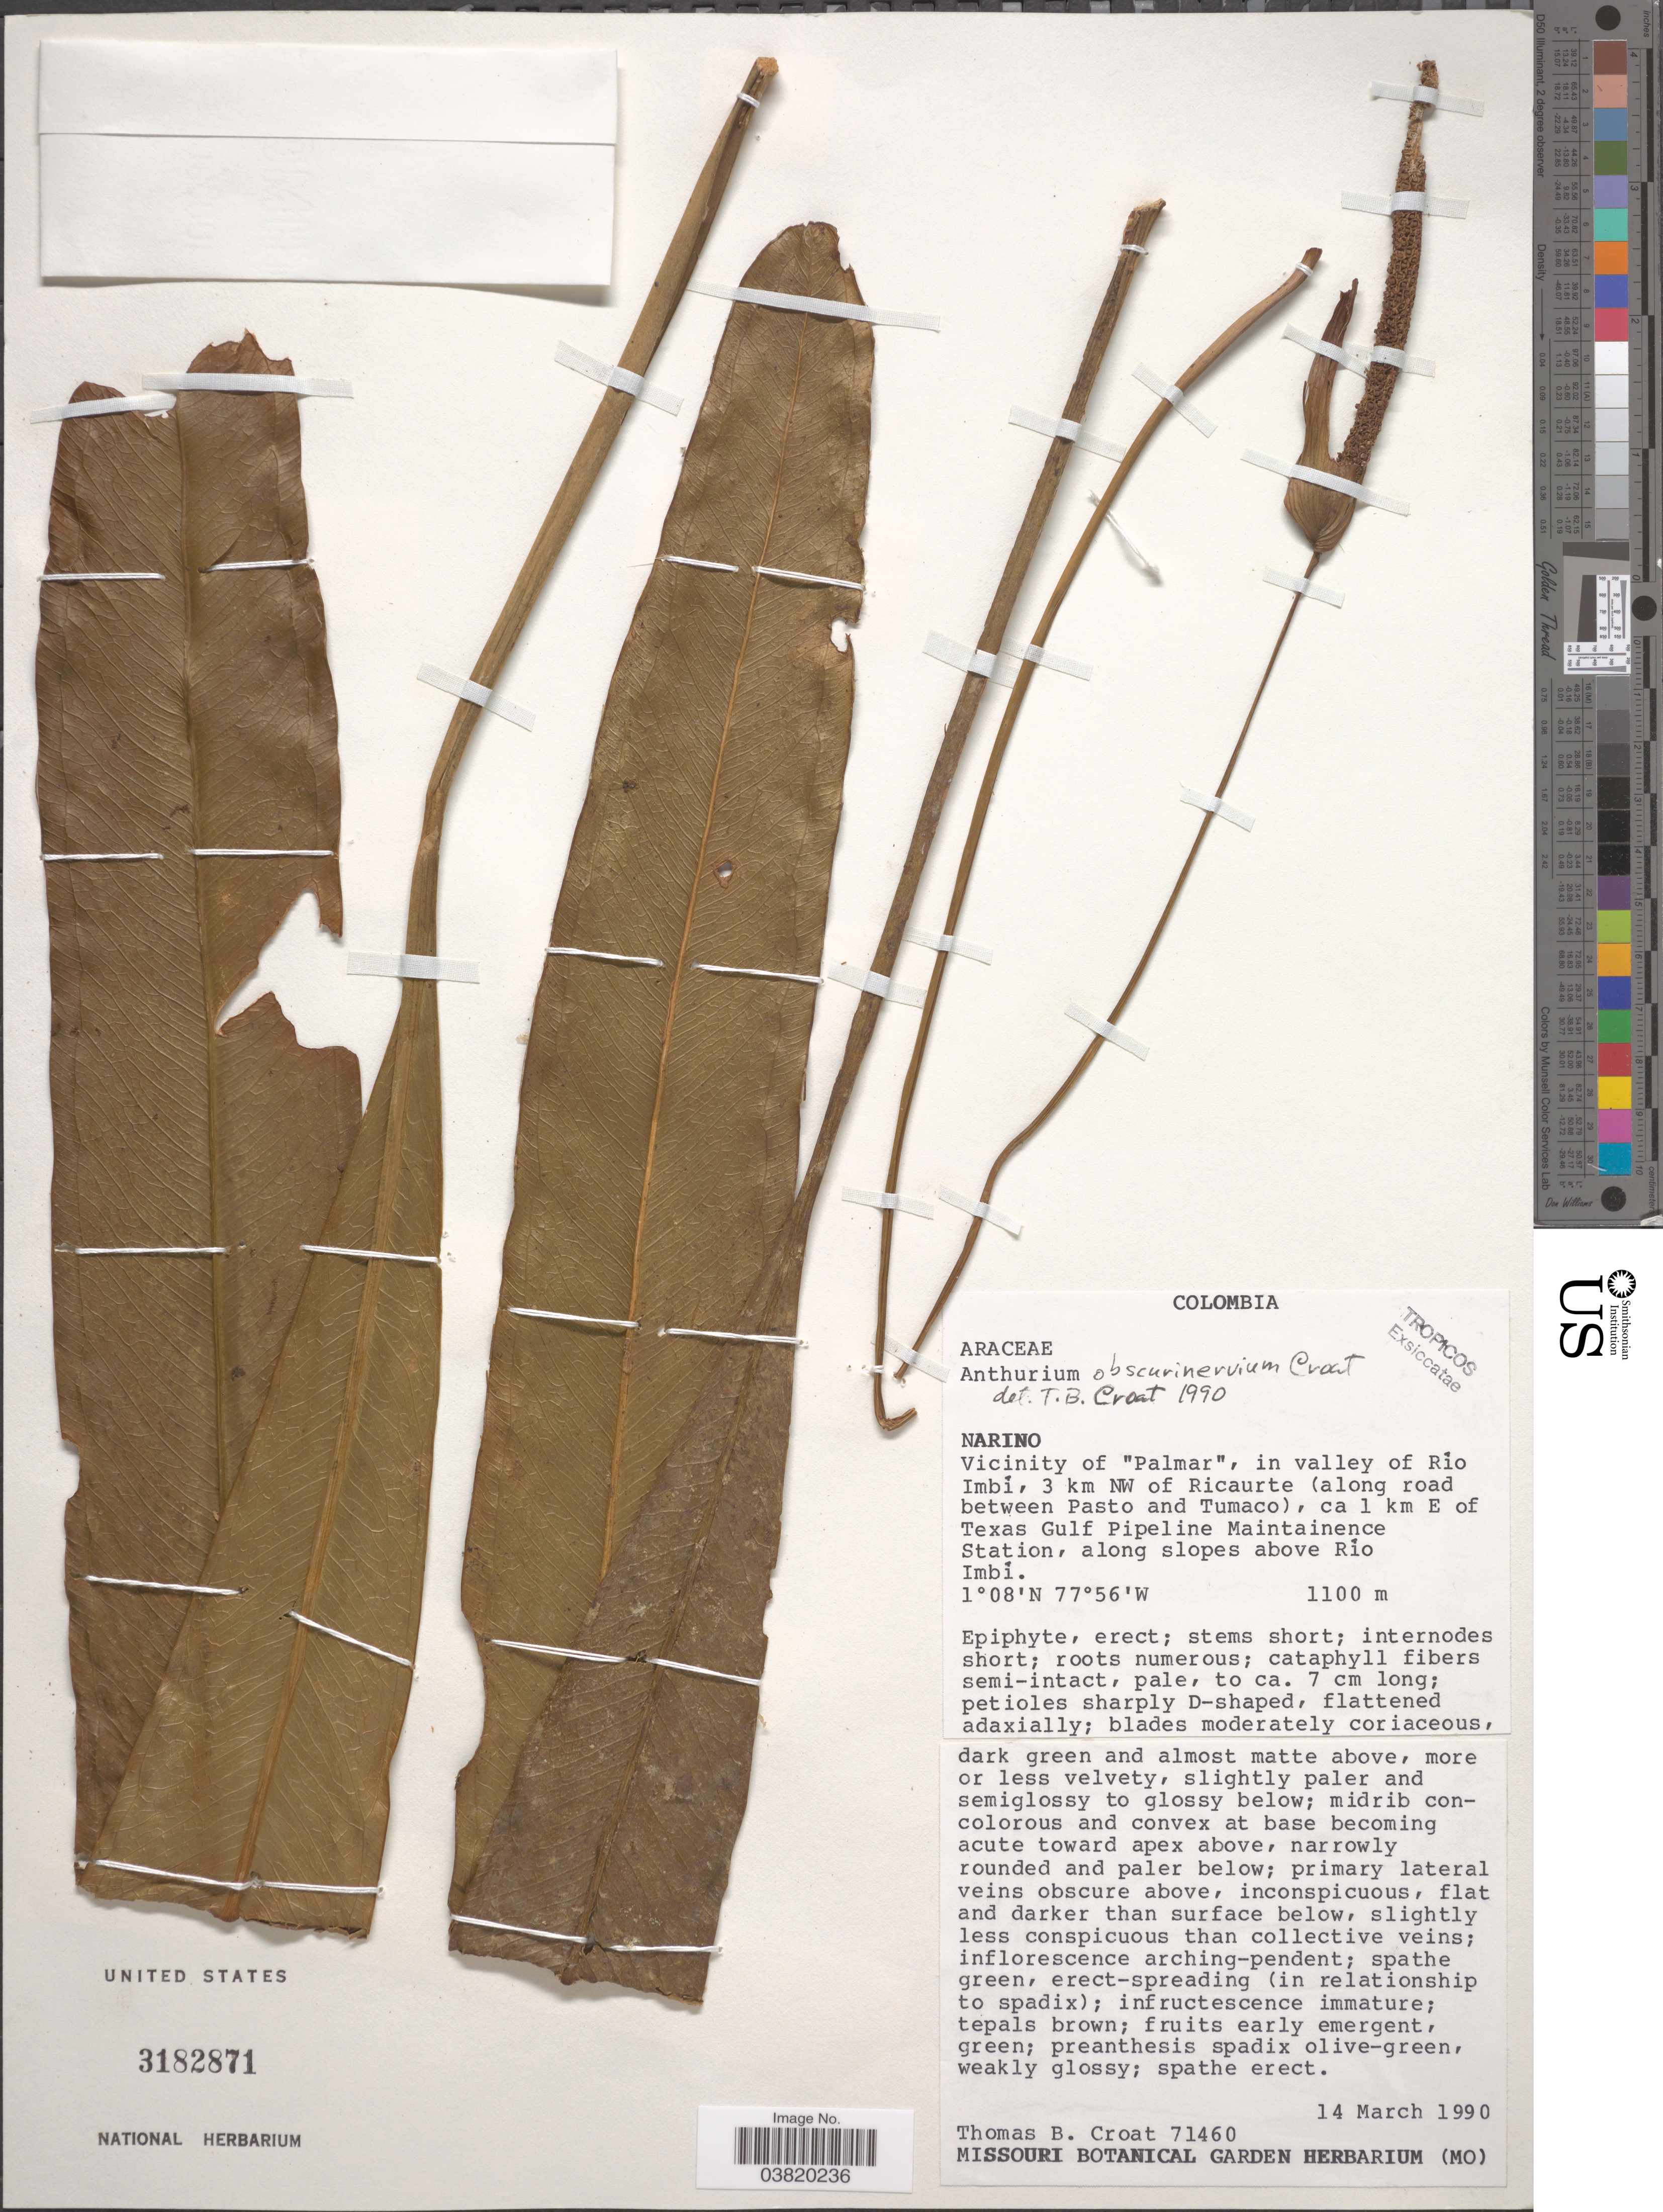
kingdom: Plantae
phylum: Tracheophyta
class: Liliopsida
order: Alismatales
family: Araceae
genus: Anthurium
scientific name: Anthurium obscurinervium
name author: Croat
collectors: T. B. Croat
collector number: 71460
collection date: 1990-03-14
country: Colombia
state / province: Nariño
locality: Vicinity of "Palmar", in valley of Río Imbí, 3 km NW of Ricaurte (along road between Pasto and Tumaco), ca 1 km E of Texas Gulf Pipeline Maintainence Station, along slopes above Río Imbí.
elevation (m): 1100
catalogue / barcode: US 3182871